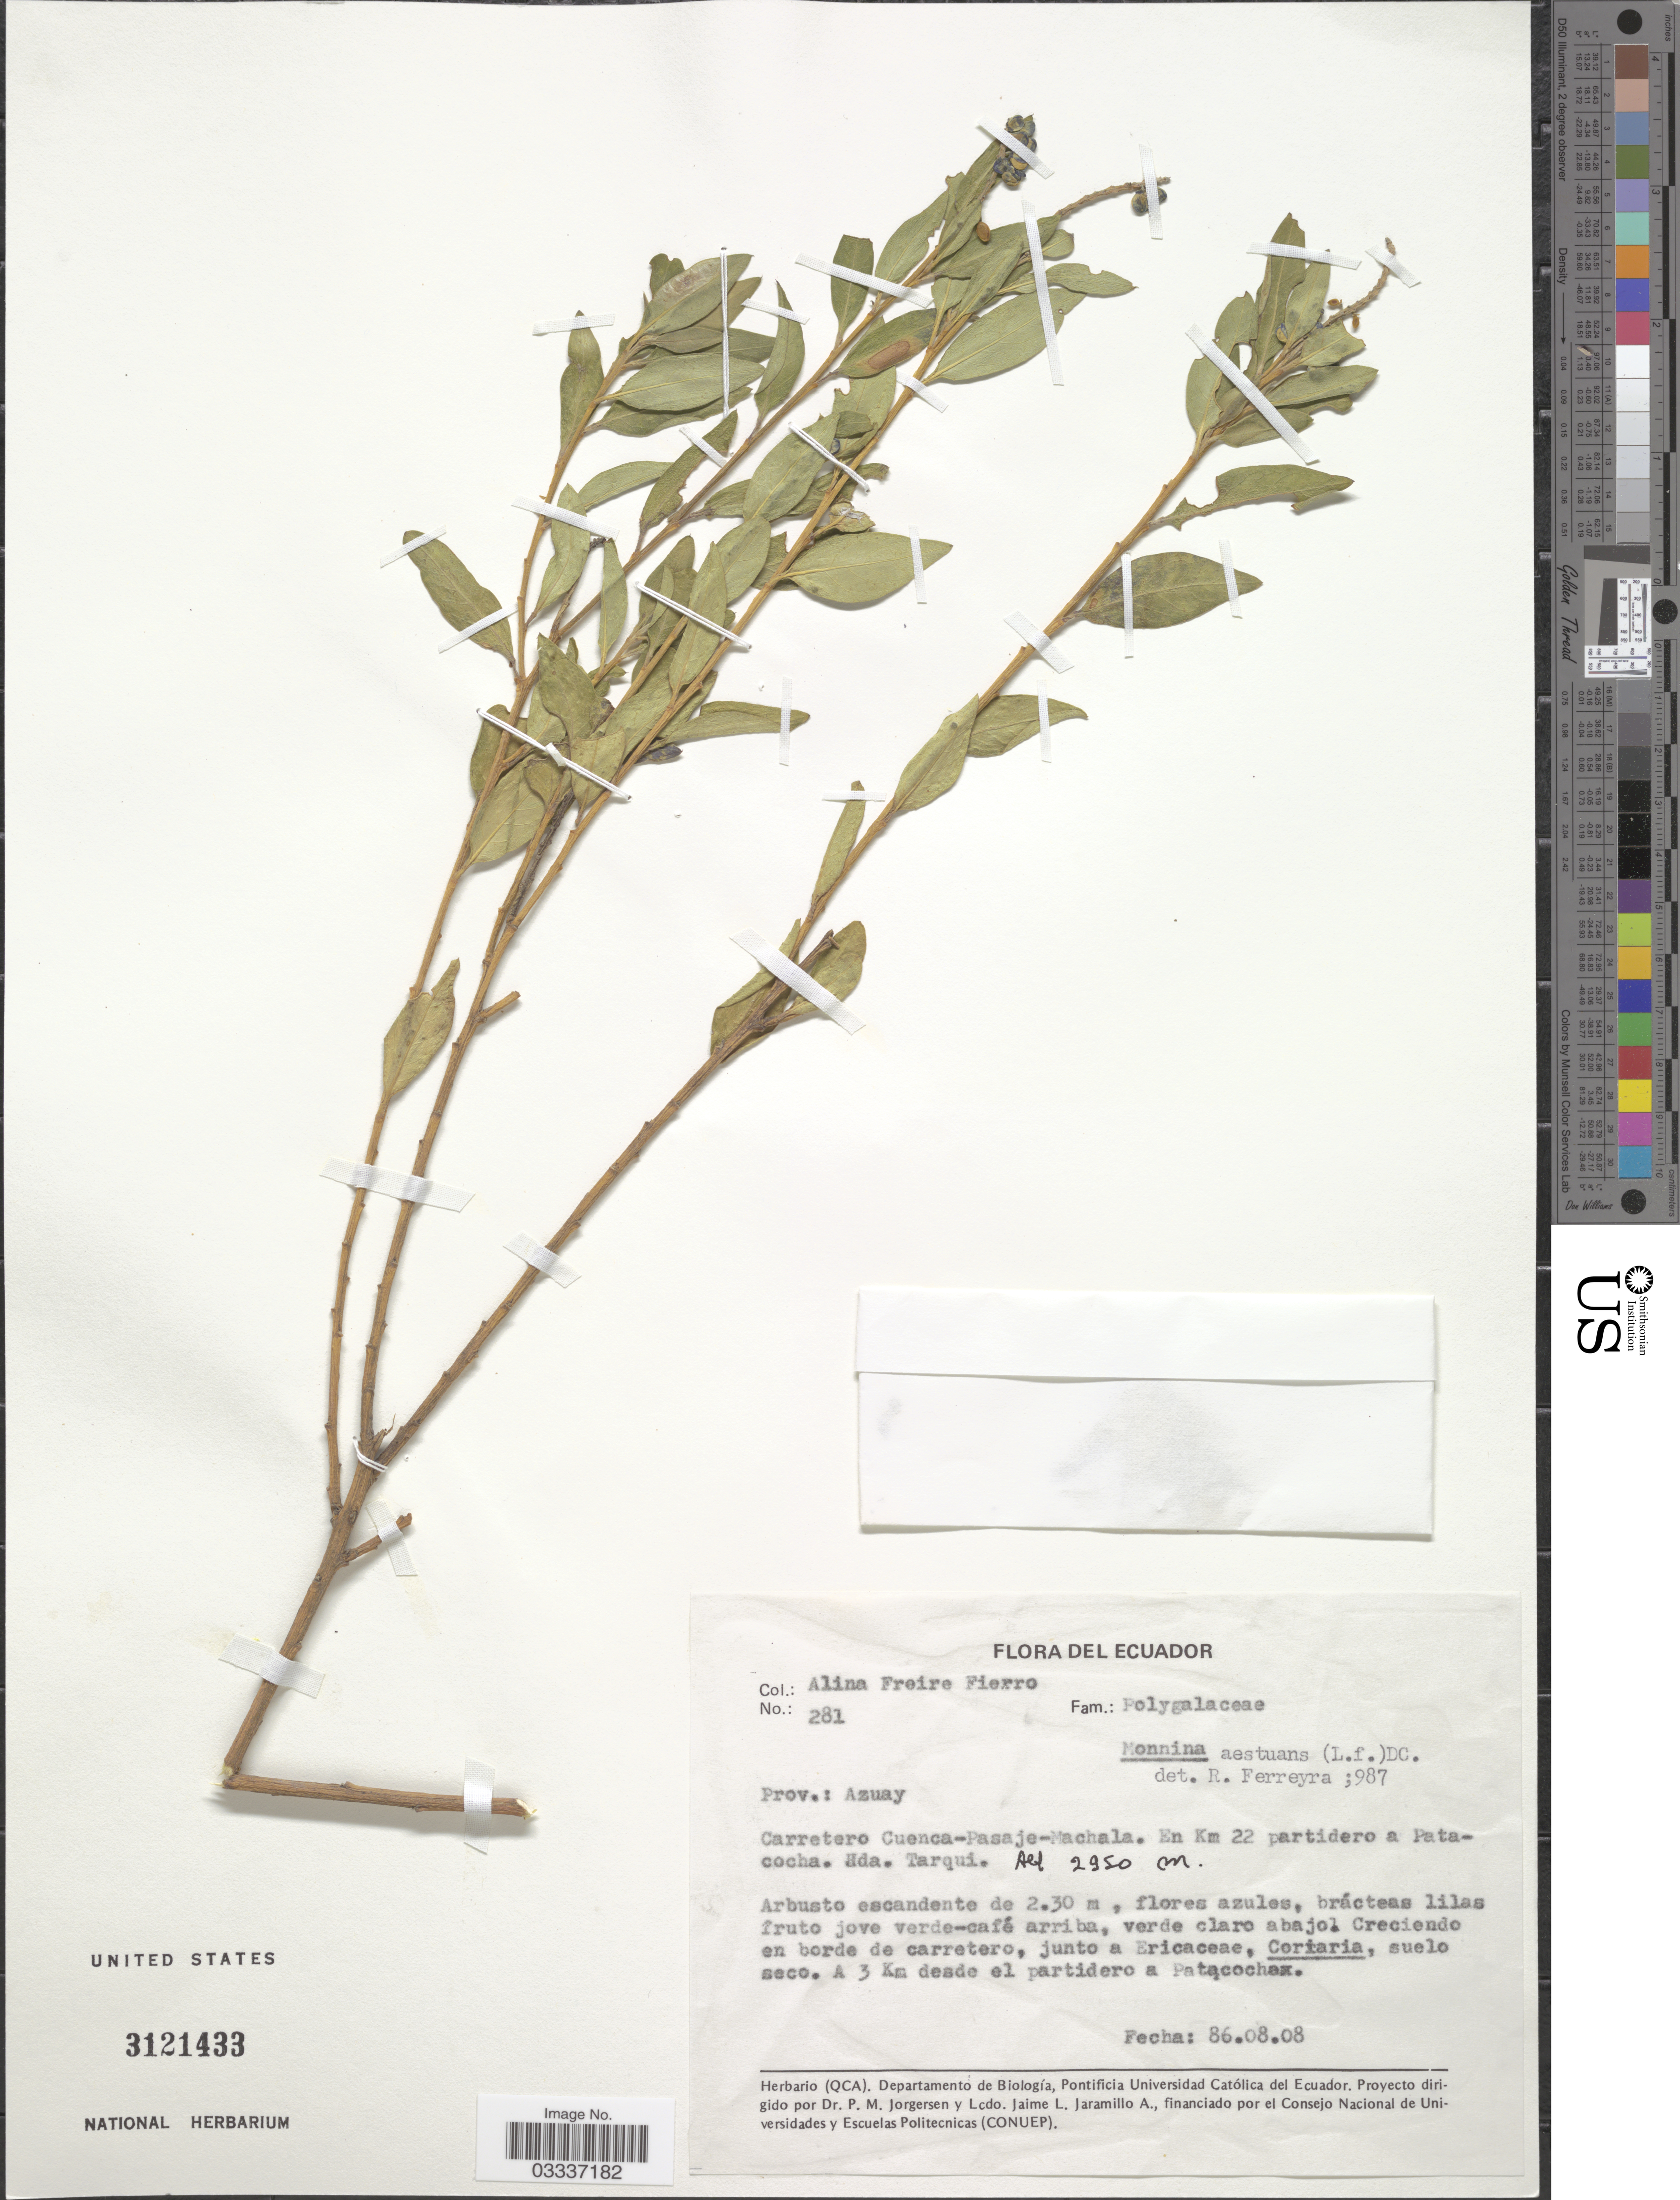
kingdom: Plantae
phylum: Tracheophyta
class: Magnoliopsida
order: Fabales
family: Polygalaceae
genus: Monnina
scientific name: Monnina aestuans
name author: (L. f.) DC.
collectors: A. Fierro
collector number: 281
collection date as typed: Transcribed d/m/y: 8/8/86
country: Ecuador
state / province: Azuay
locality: Carretero Cuenca-Pasaje-Machala. En Km 22 partidero a Patacocha. Hda. Tarqui. A 3 Km desde el partidero a Patacochar.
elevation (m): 2950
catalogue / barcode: US 3121433